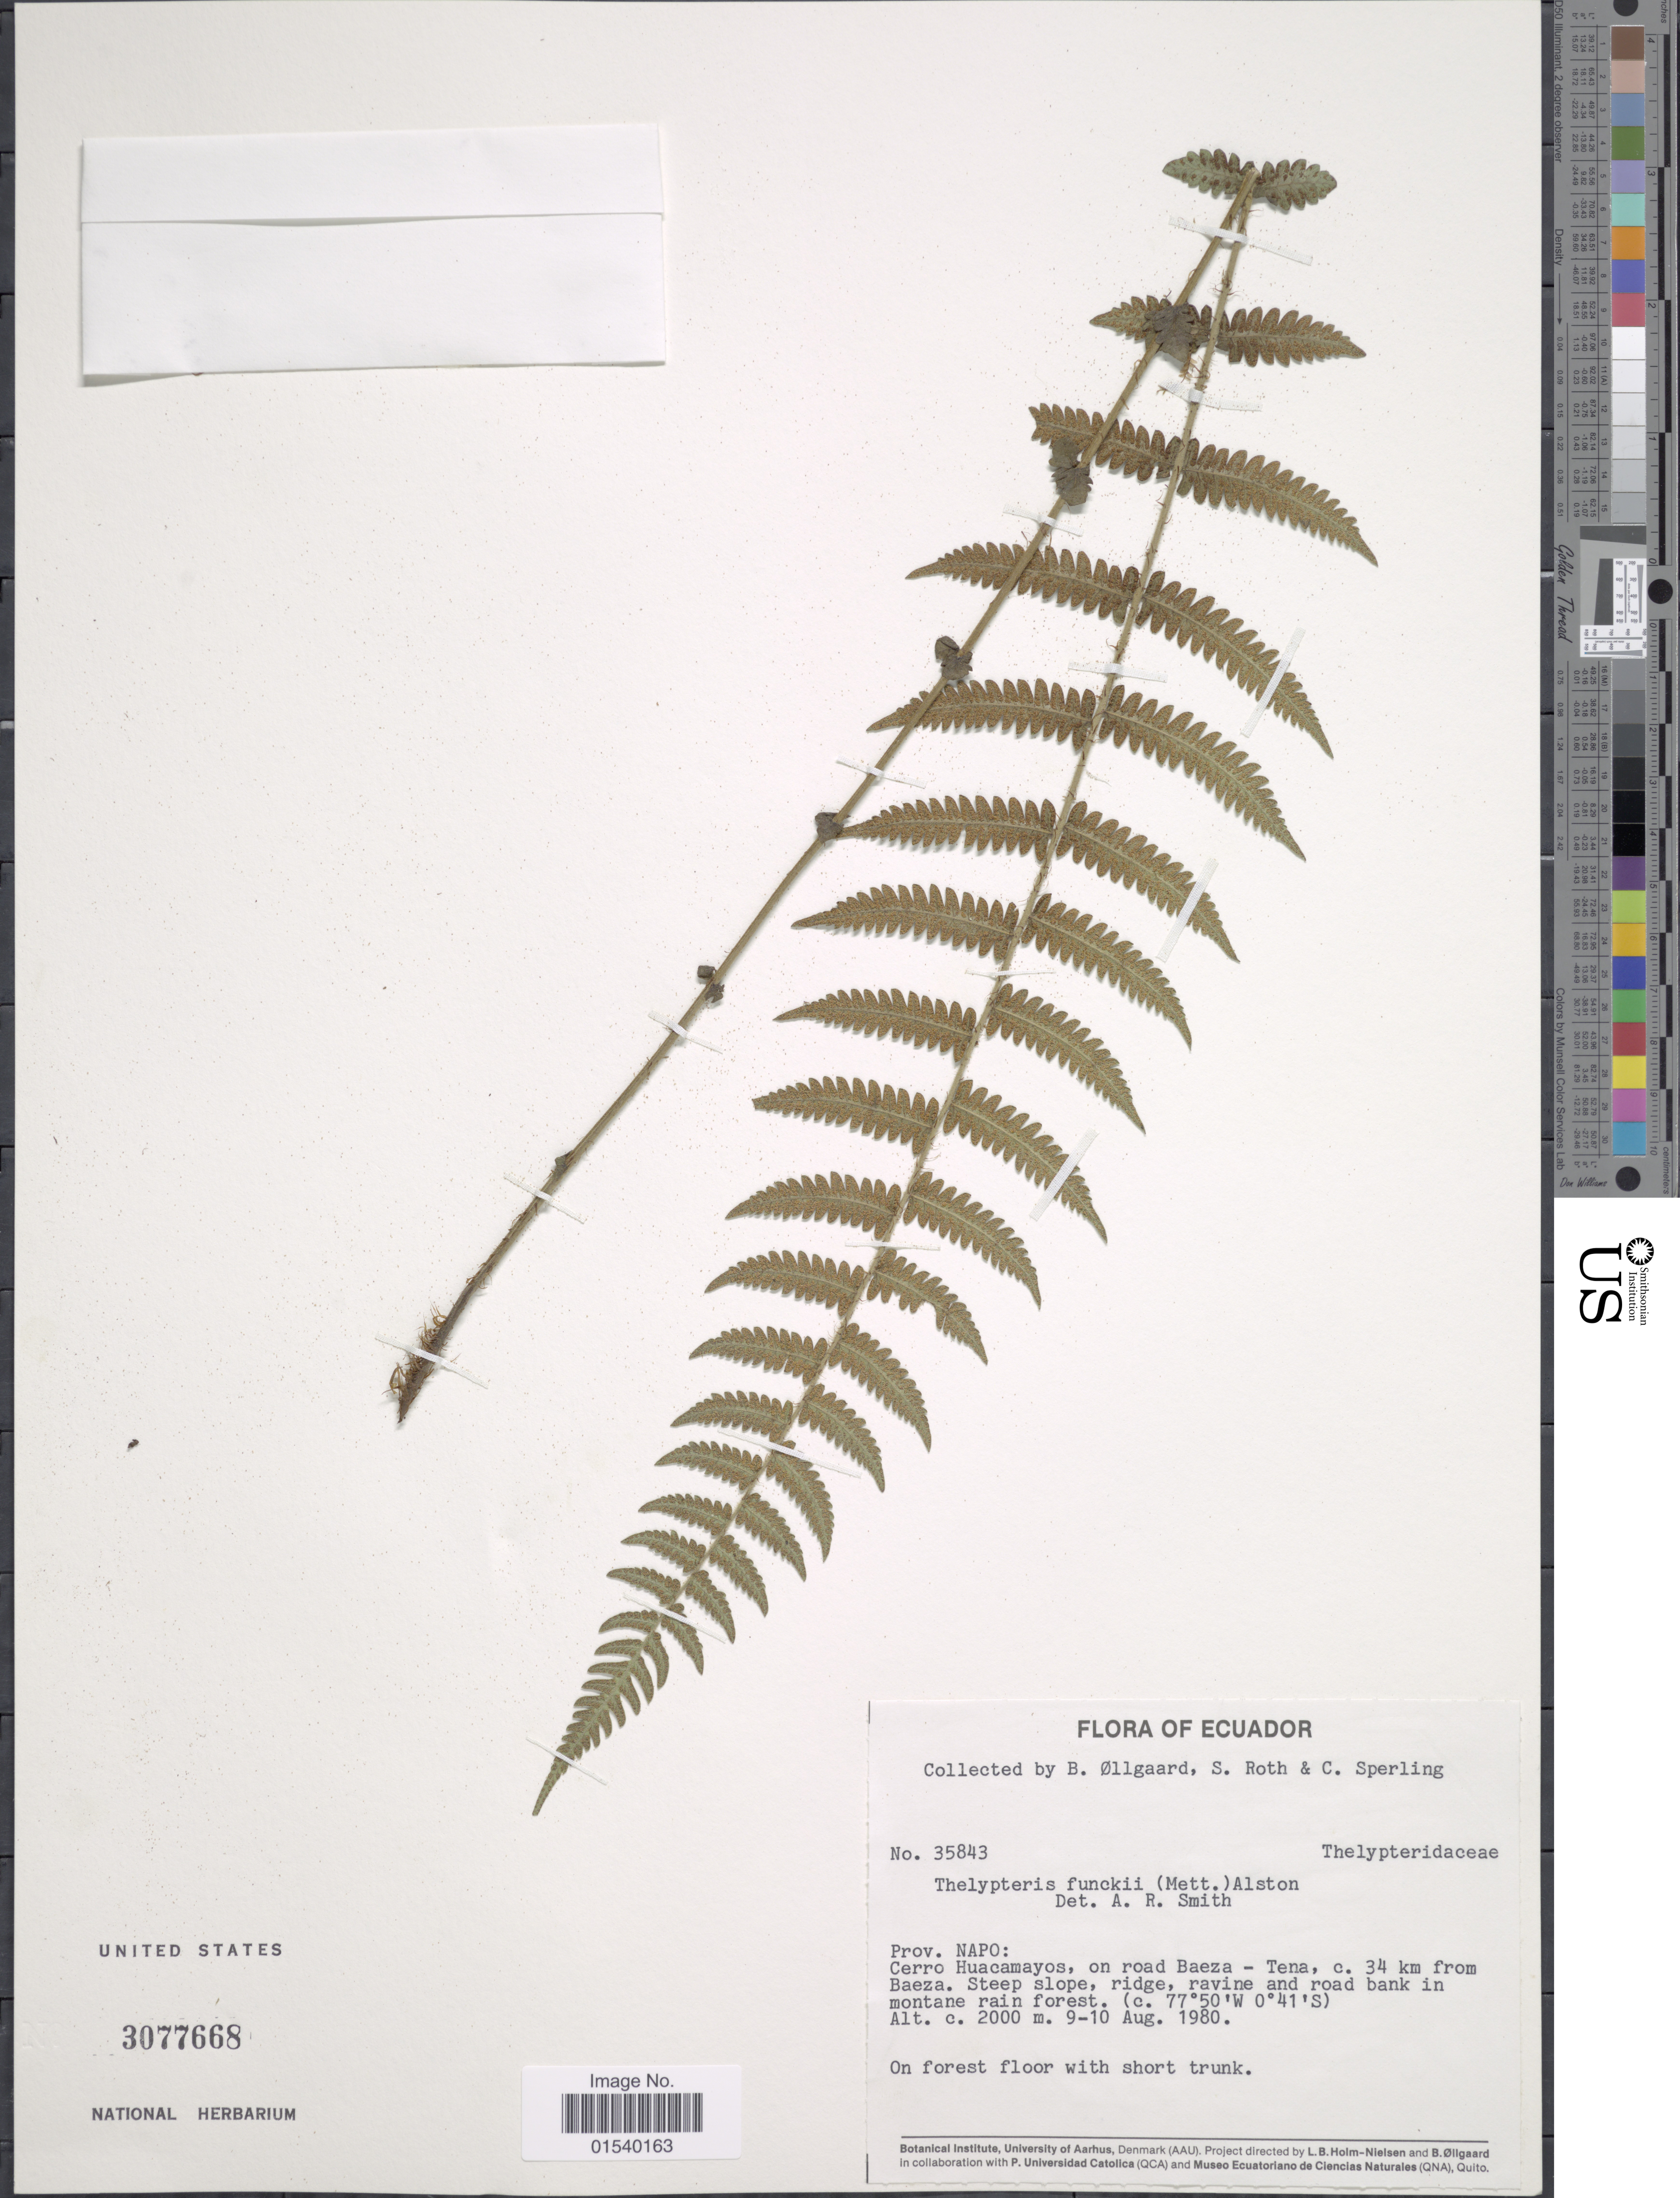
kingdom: Plantae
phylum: Tracheophyta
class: Polypodiopsida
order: Polypodiales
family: Thelypteridaceae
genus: Amauropelta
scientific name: Amauropelta funckii (Mett.) comb. nov., ined. 2015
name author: (Mett.)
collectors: B. Øllgaard, S. Roth & C. Sperling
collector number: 35843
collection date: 1980-08-09/1980-08-10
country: Ecuador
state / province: Napo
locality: Cerro Huacamayos, on road Baeza - Tena, c. 34 km from Baeza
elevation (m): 2000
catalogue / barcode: US 3077668